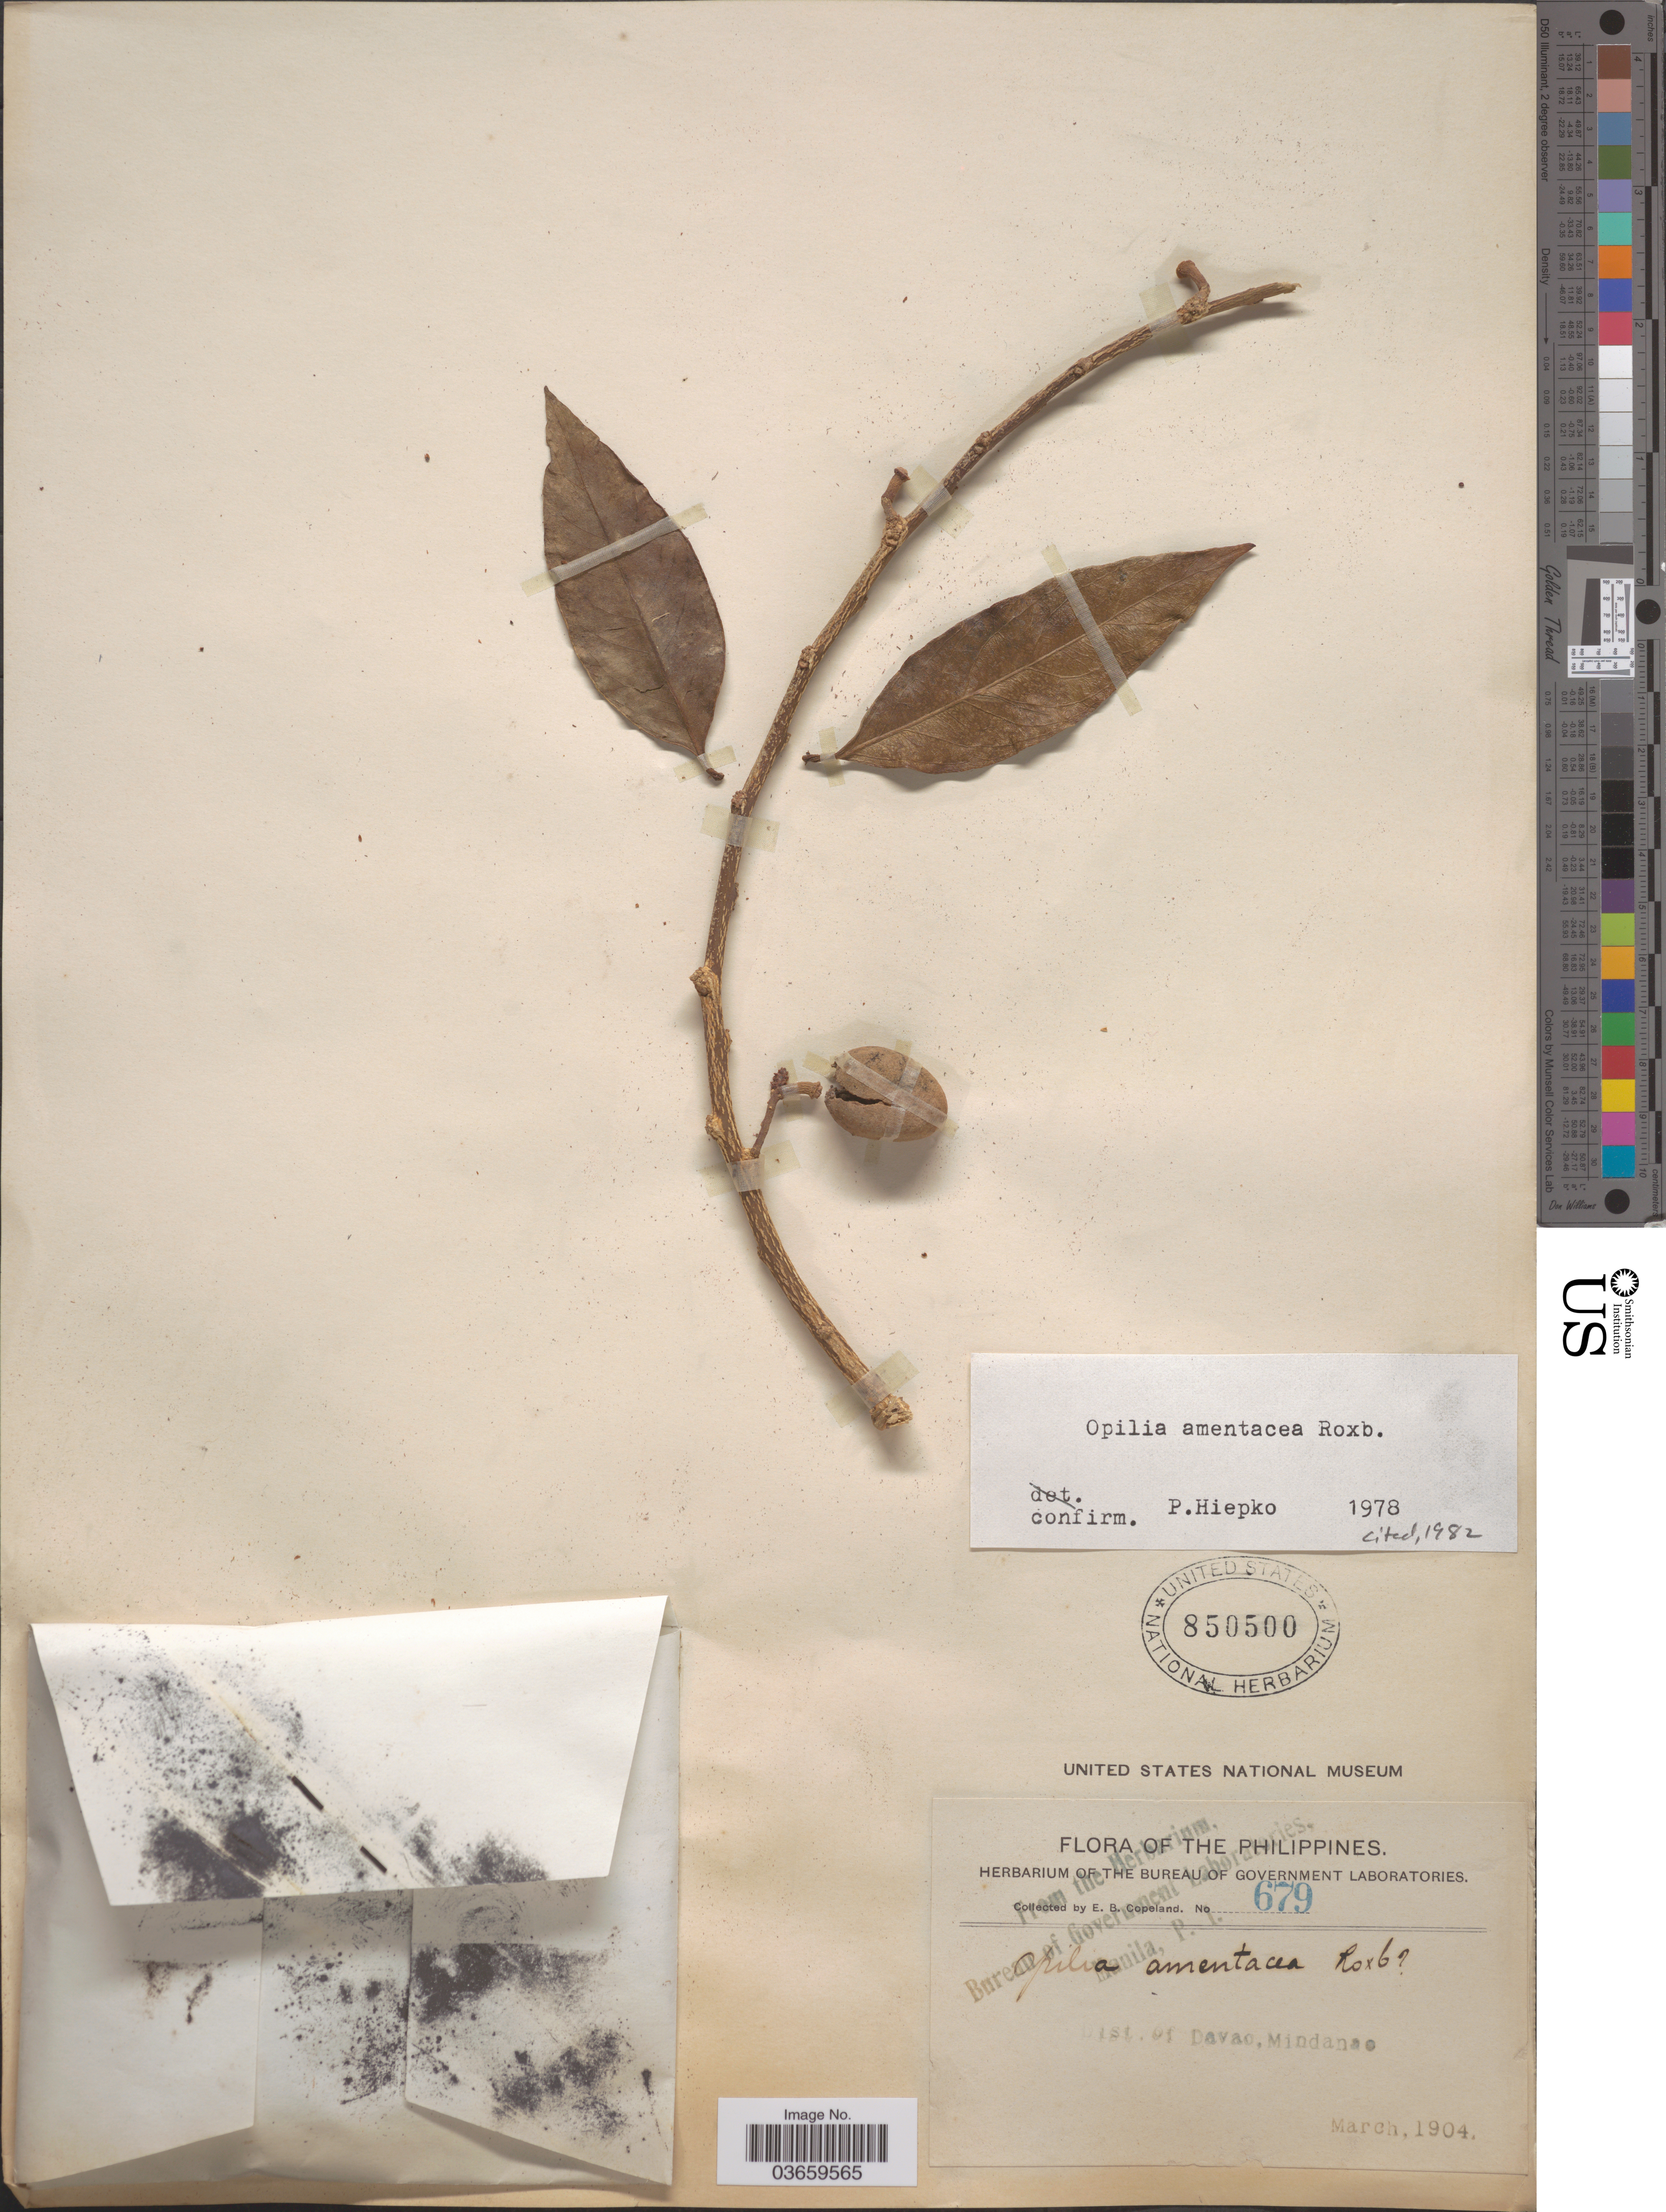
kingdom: Plantae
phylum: Tracheophyta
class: Magnoliopsida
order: Santalales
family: Opiliaceae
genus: Opilia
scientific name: Opilia amentacea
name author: Roxb.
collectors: E. B. Copeland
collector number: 679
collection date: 1904-03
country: Philippines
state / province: Davao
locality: Dist. of Davao, Mindanao.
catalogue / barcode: US 850500